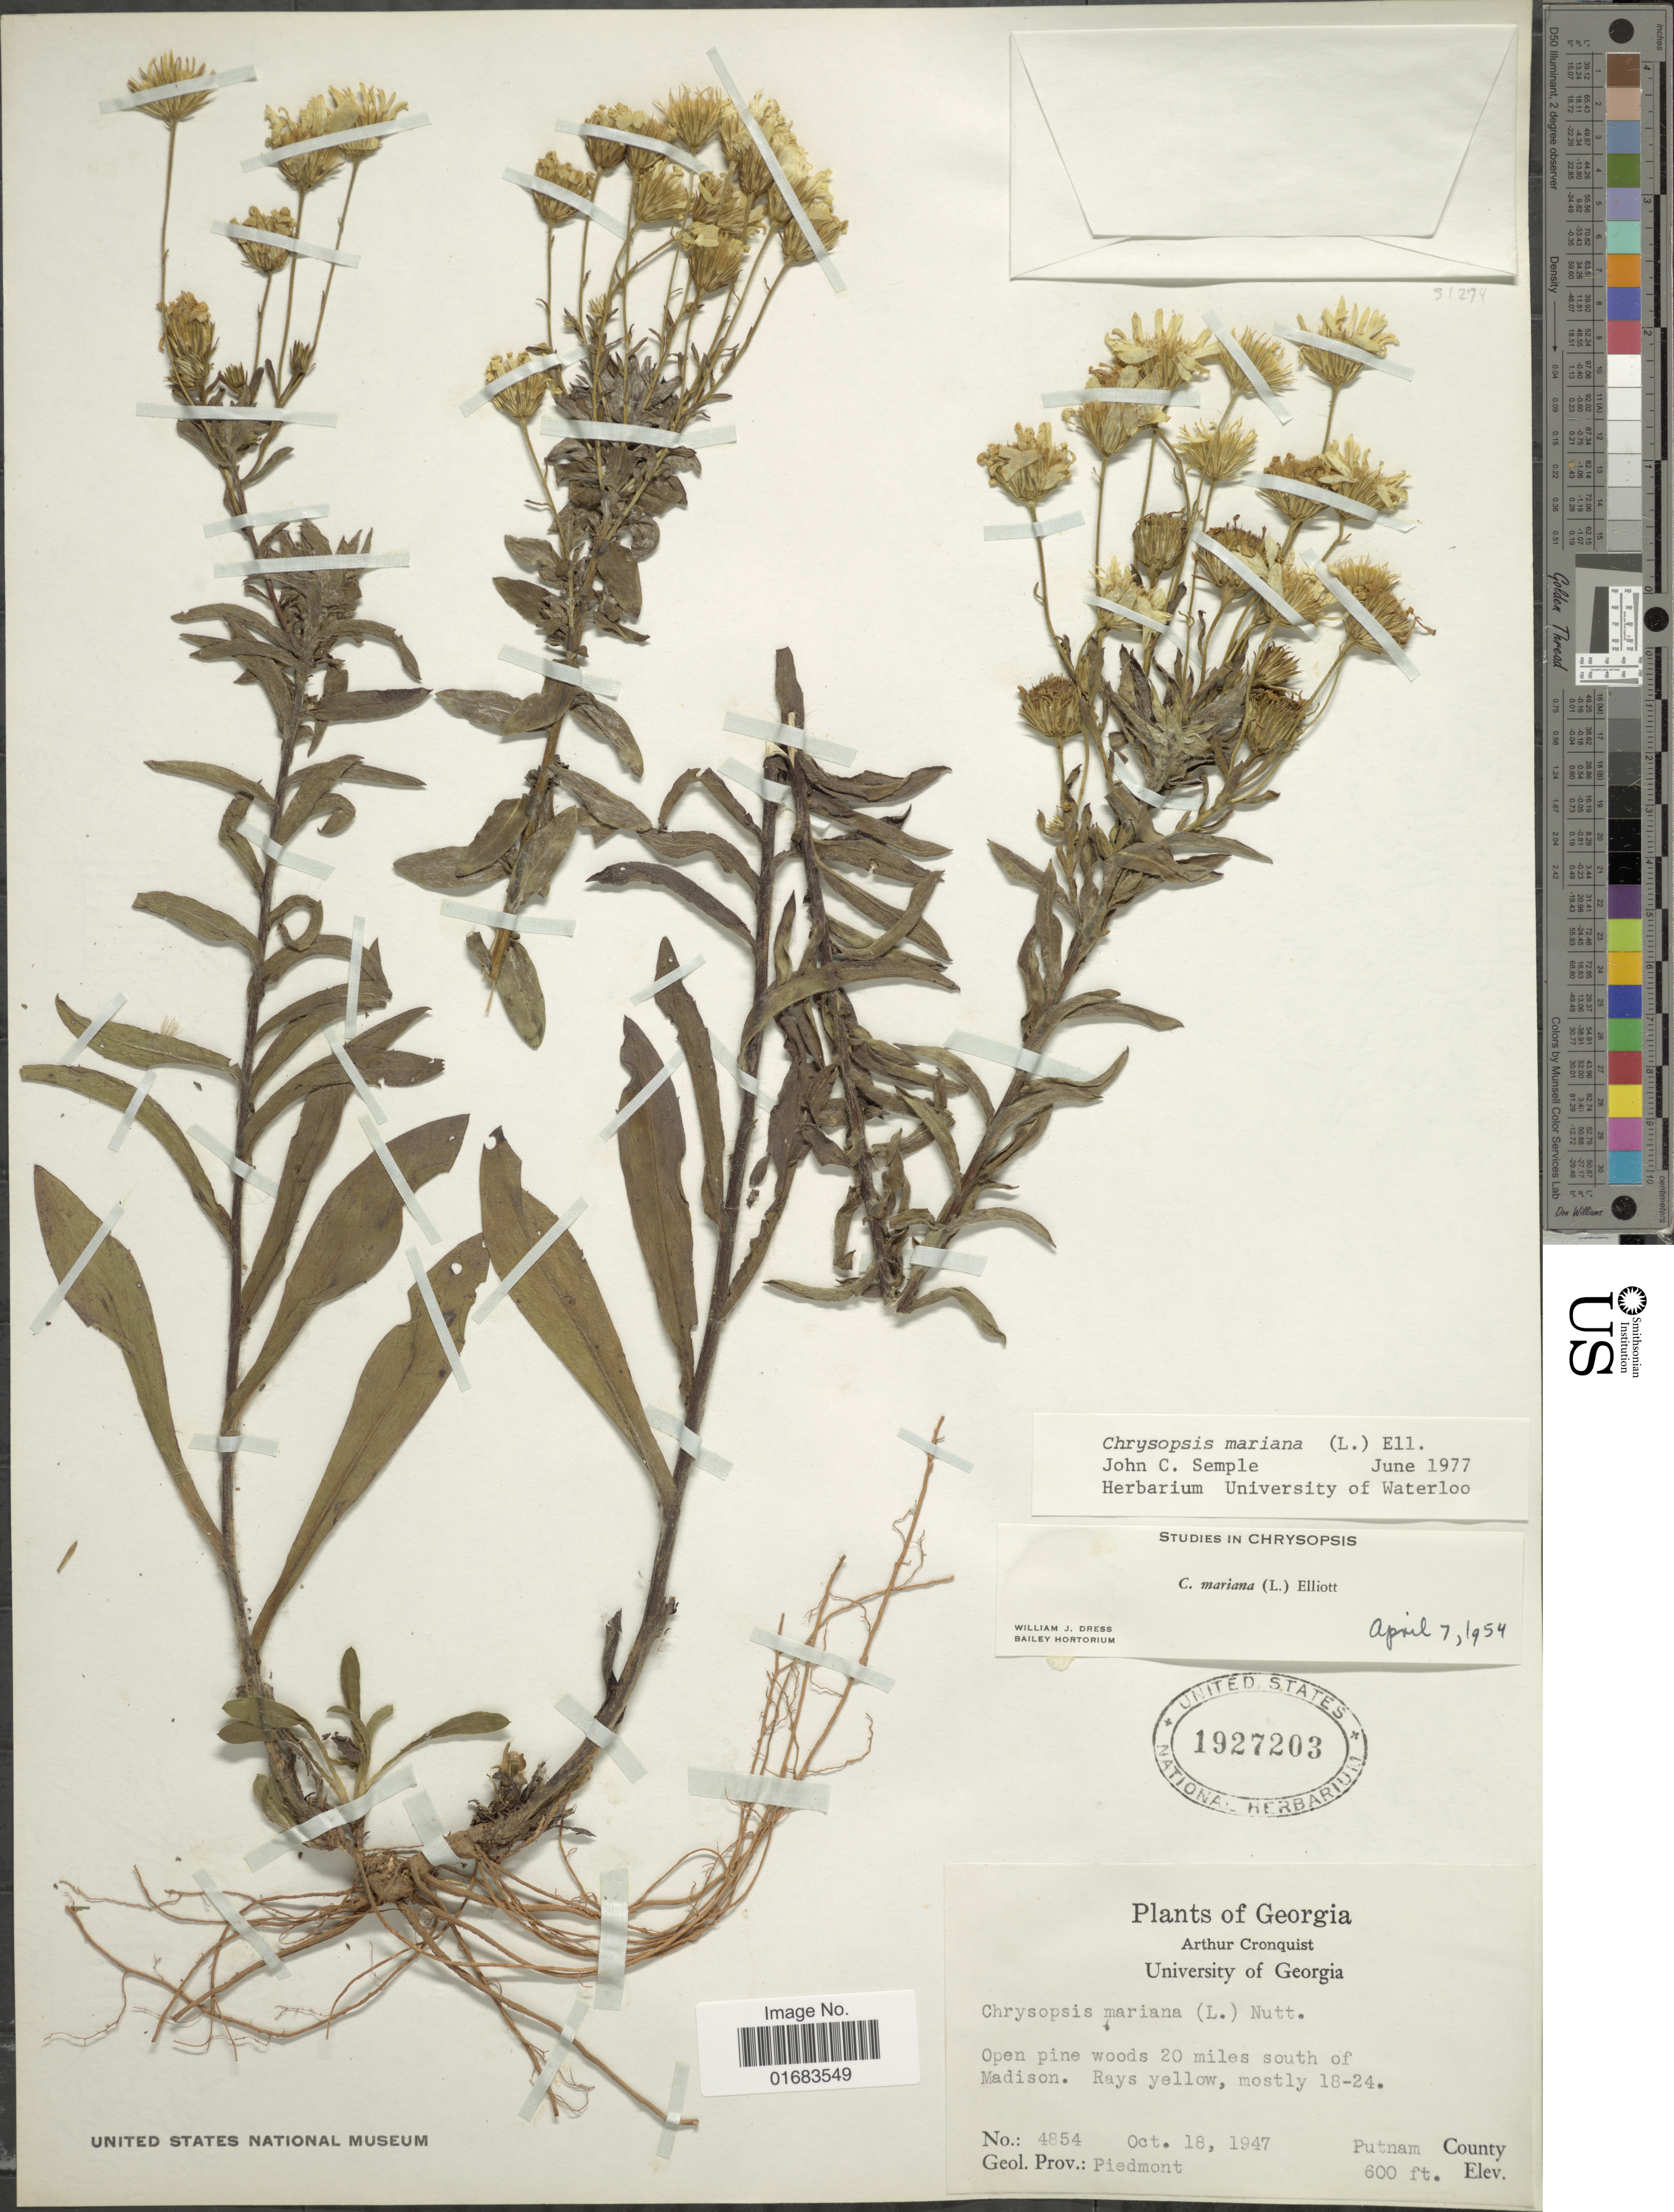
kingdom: Plantae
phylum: Tracheophyta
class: Magnoliopsida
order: Asterales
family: Asteraceae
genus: Chrysopsis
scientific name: Chrysopsis mariana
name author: (L.) Elliott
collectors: A. J. Cronquist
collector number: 4854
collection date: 1947-10-18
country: United States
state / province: Georgia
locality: Open pine woods 20 miles south of Madison, Putnam County, Geol. Prov; Piedmont.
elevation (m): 183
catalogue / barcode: US 1927203